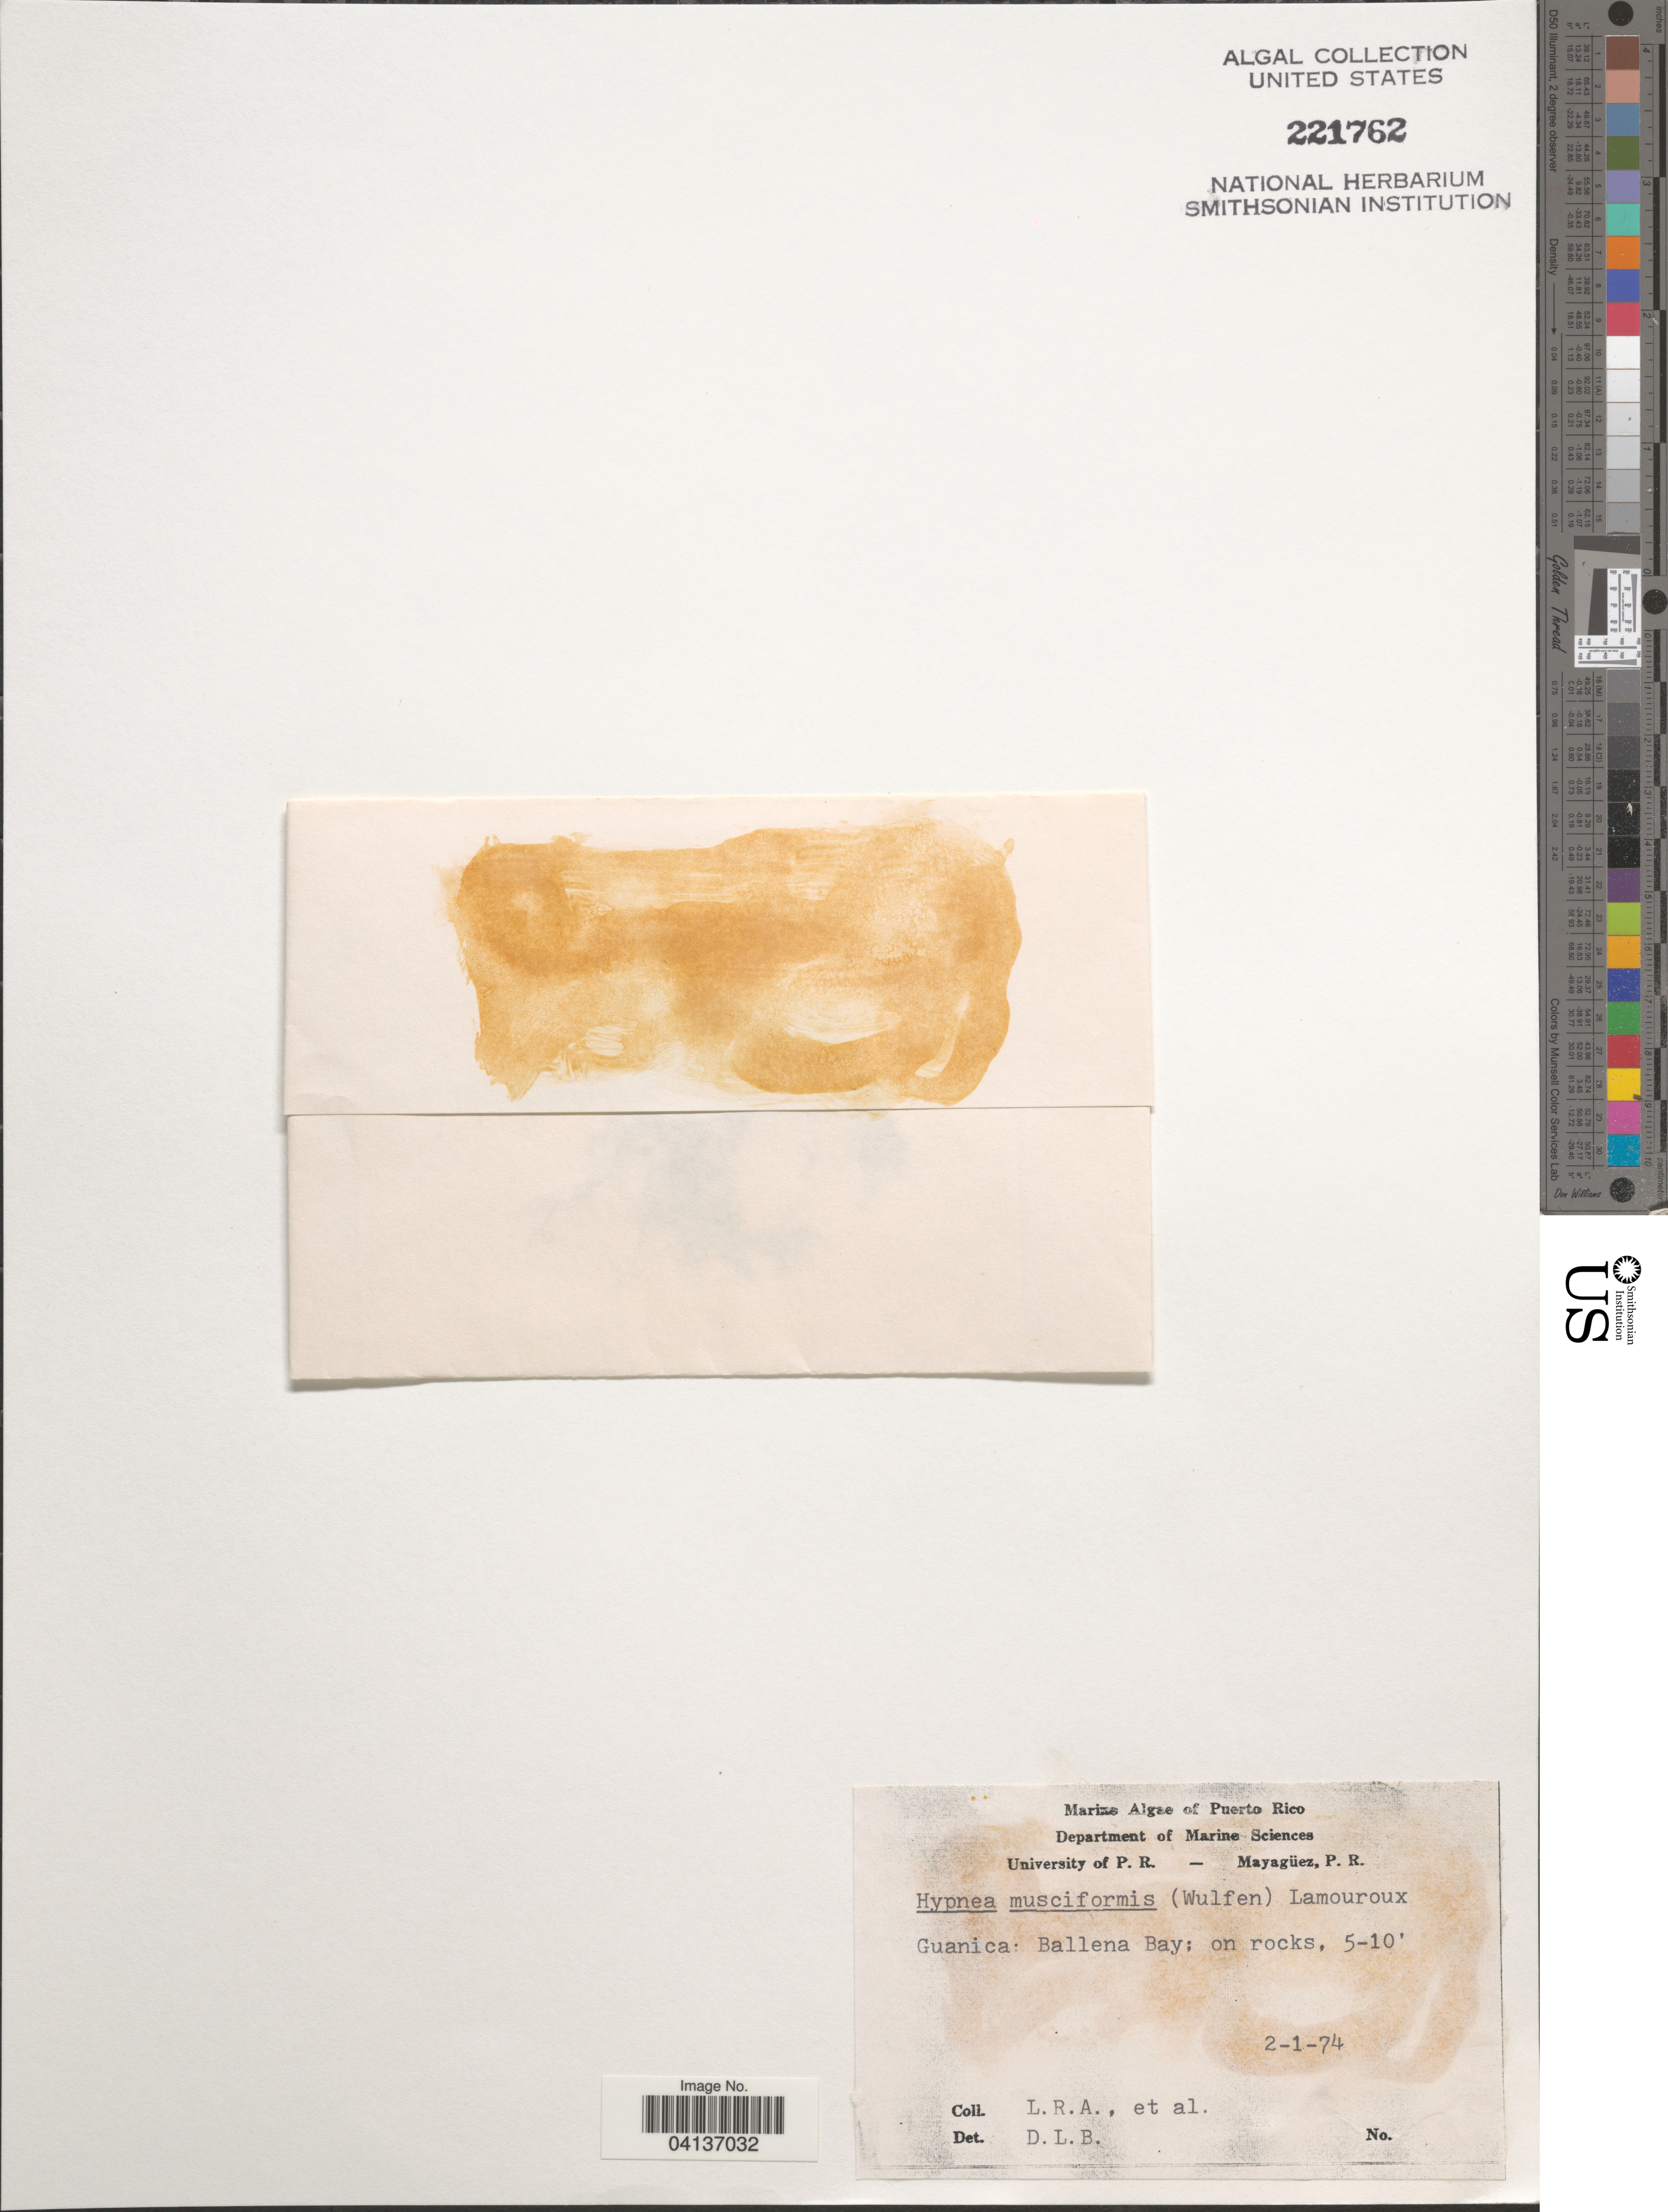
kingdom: Plantae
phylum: Rhodophyta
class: Florideophyceae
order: Gigartinales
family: Cystocloniaceae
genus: Hypnea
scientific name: Hypnea musciformis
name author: (Wulfen) J.V.Lamouroux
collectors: L. R. A. & et al.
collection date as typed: Transcribed d/m/y: 2/1/74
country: Puerto Rico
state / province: Guánica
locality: Ballena Bay.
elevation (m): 2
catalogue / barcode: US 221762